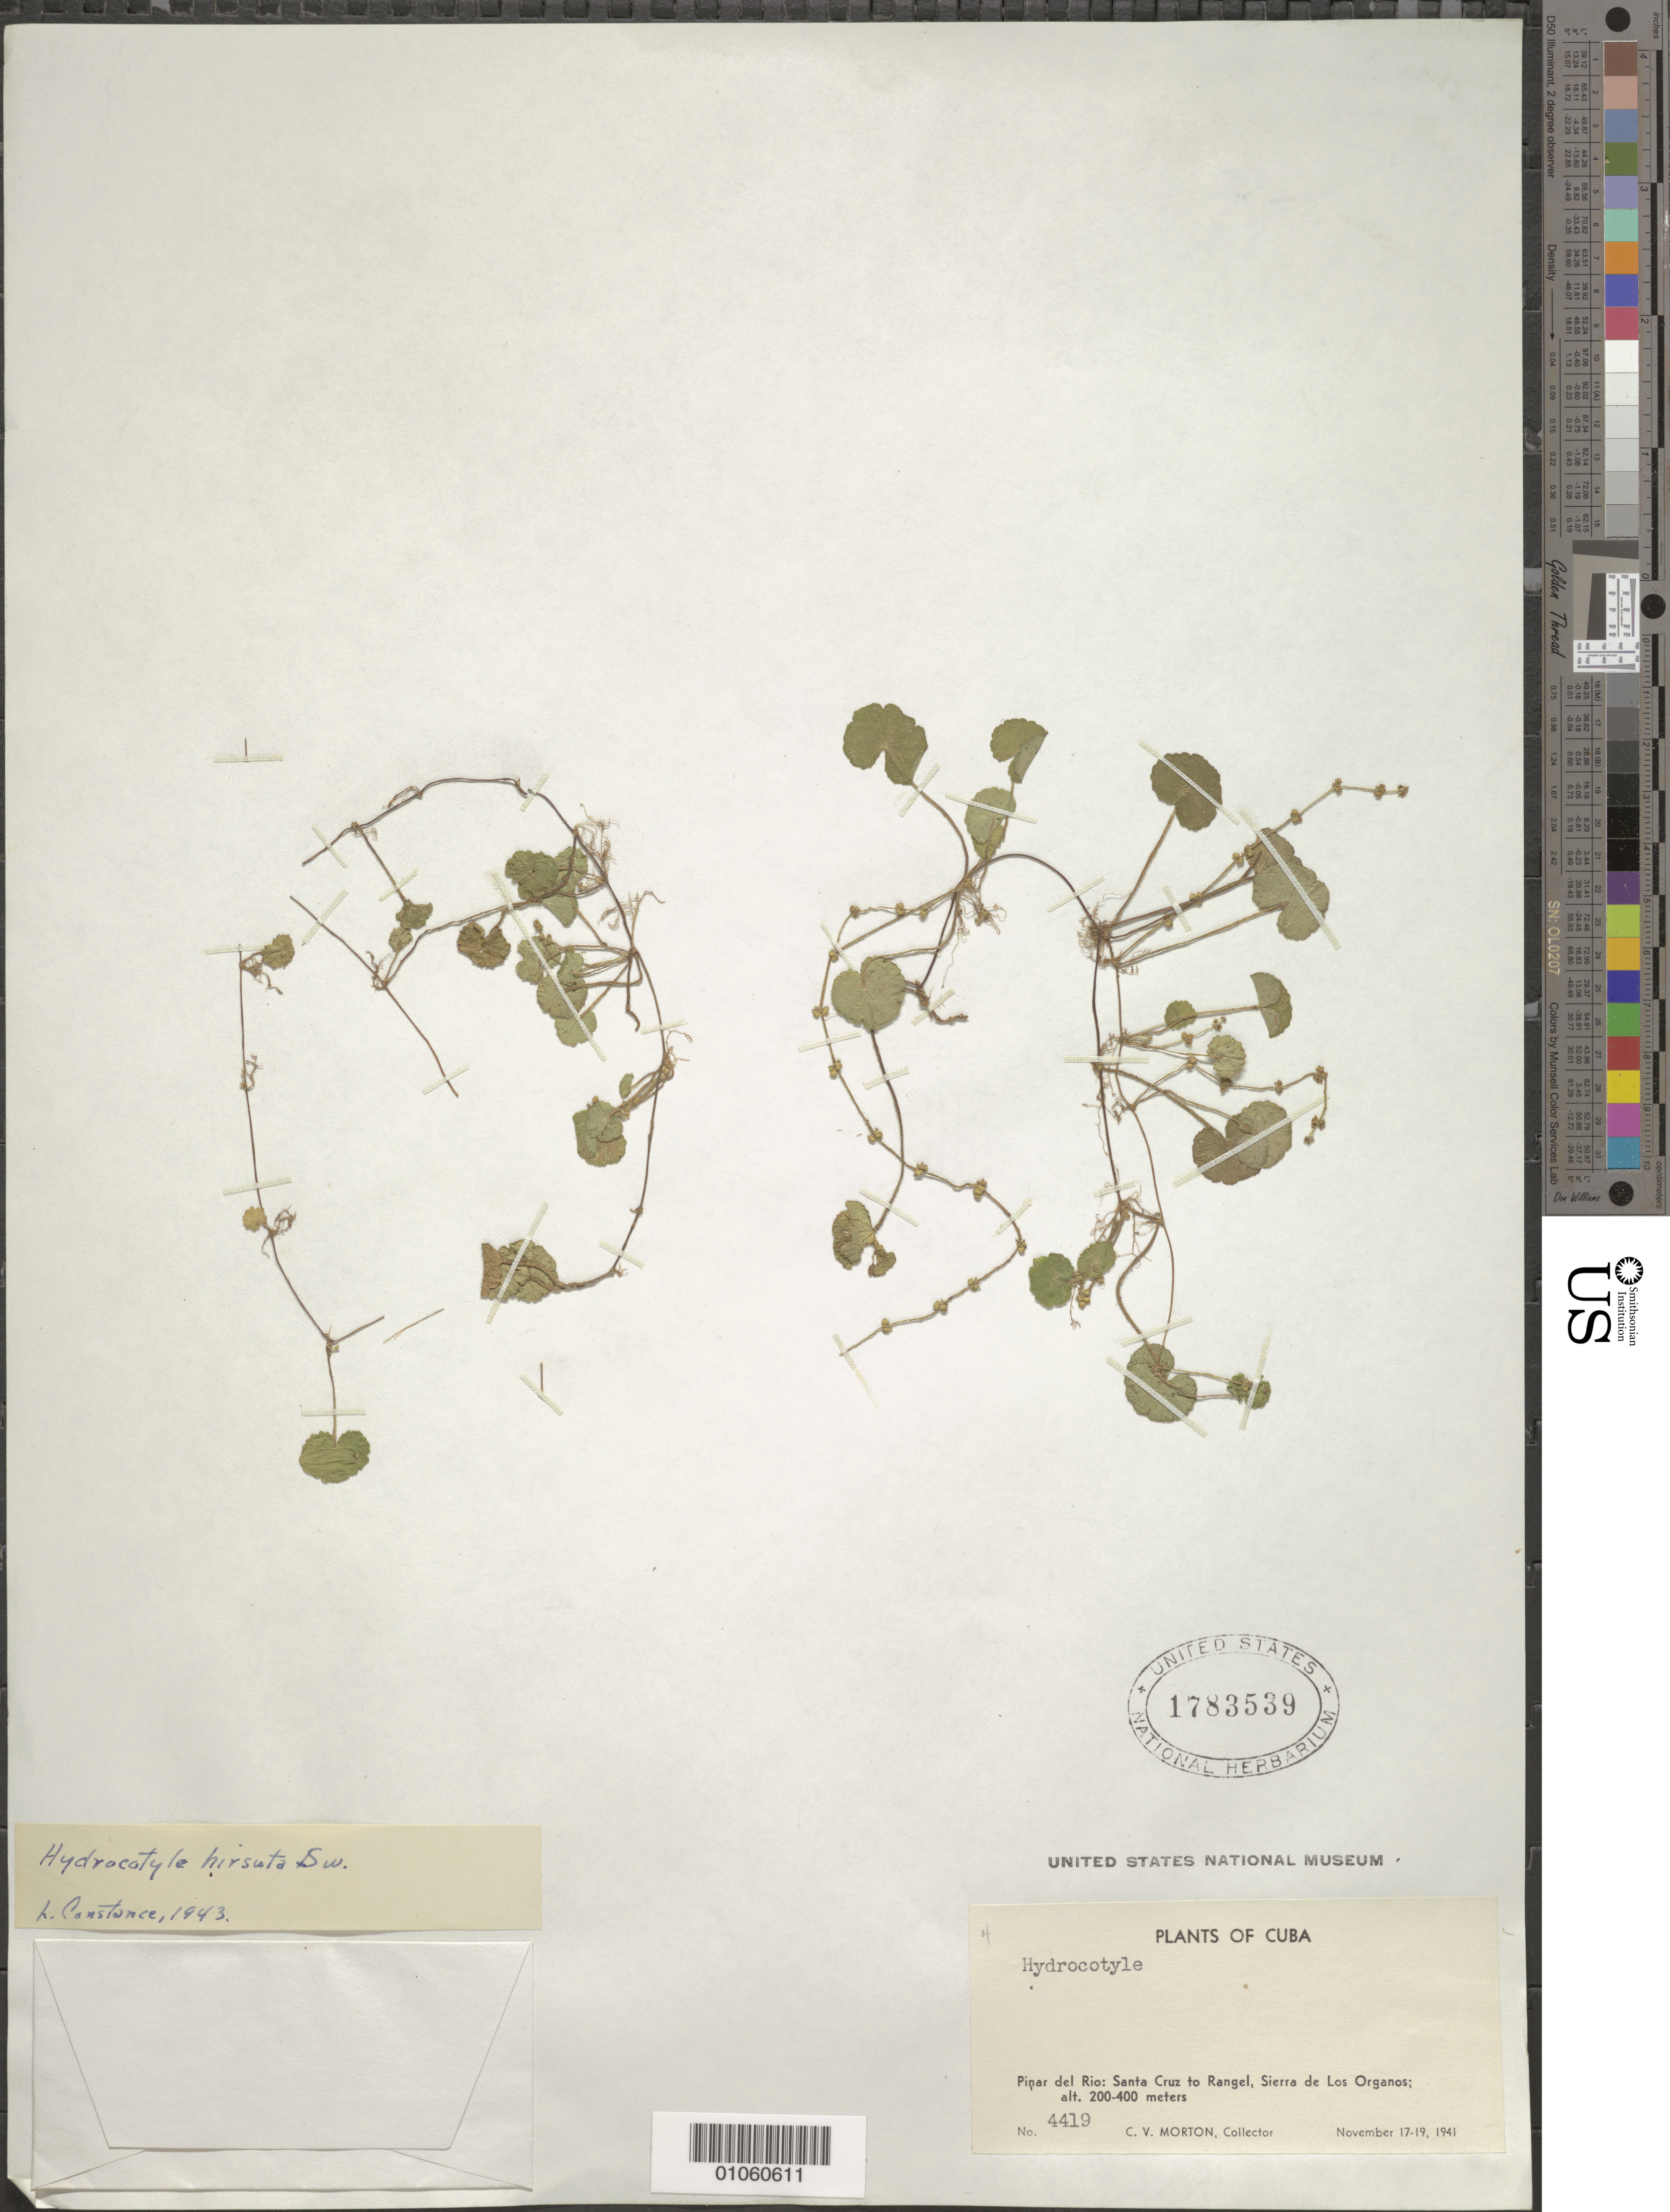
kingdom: Plantae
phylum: Tracheophyta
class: Magnoliopsida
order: Apiales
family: Araliaceae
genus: Hydrocotyle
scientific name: Hydrocotyle hirsuta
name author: Sw.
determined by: Constance, L., (UC), University of California Berkeley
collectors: C. V. Morton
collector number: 4419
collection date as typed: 17 Nov 1941 to 19 Nov 1941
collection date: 1941-11-17/1941-11-19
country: Cuba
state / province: Pinar del Río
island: Cuba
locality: Santa Cruz to Rangel, Sierra de Los Organos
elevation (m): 200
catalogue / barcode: US 1783539